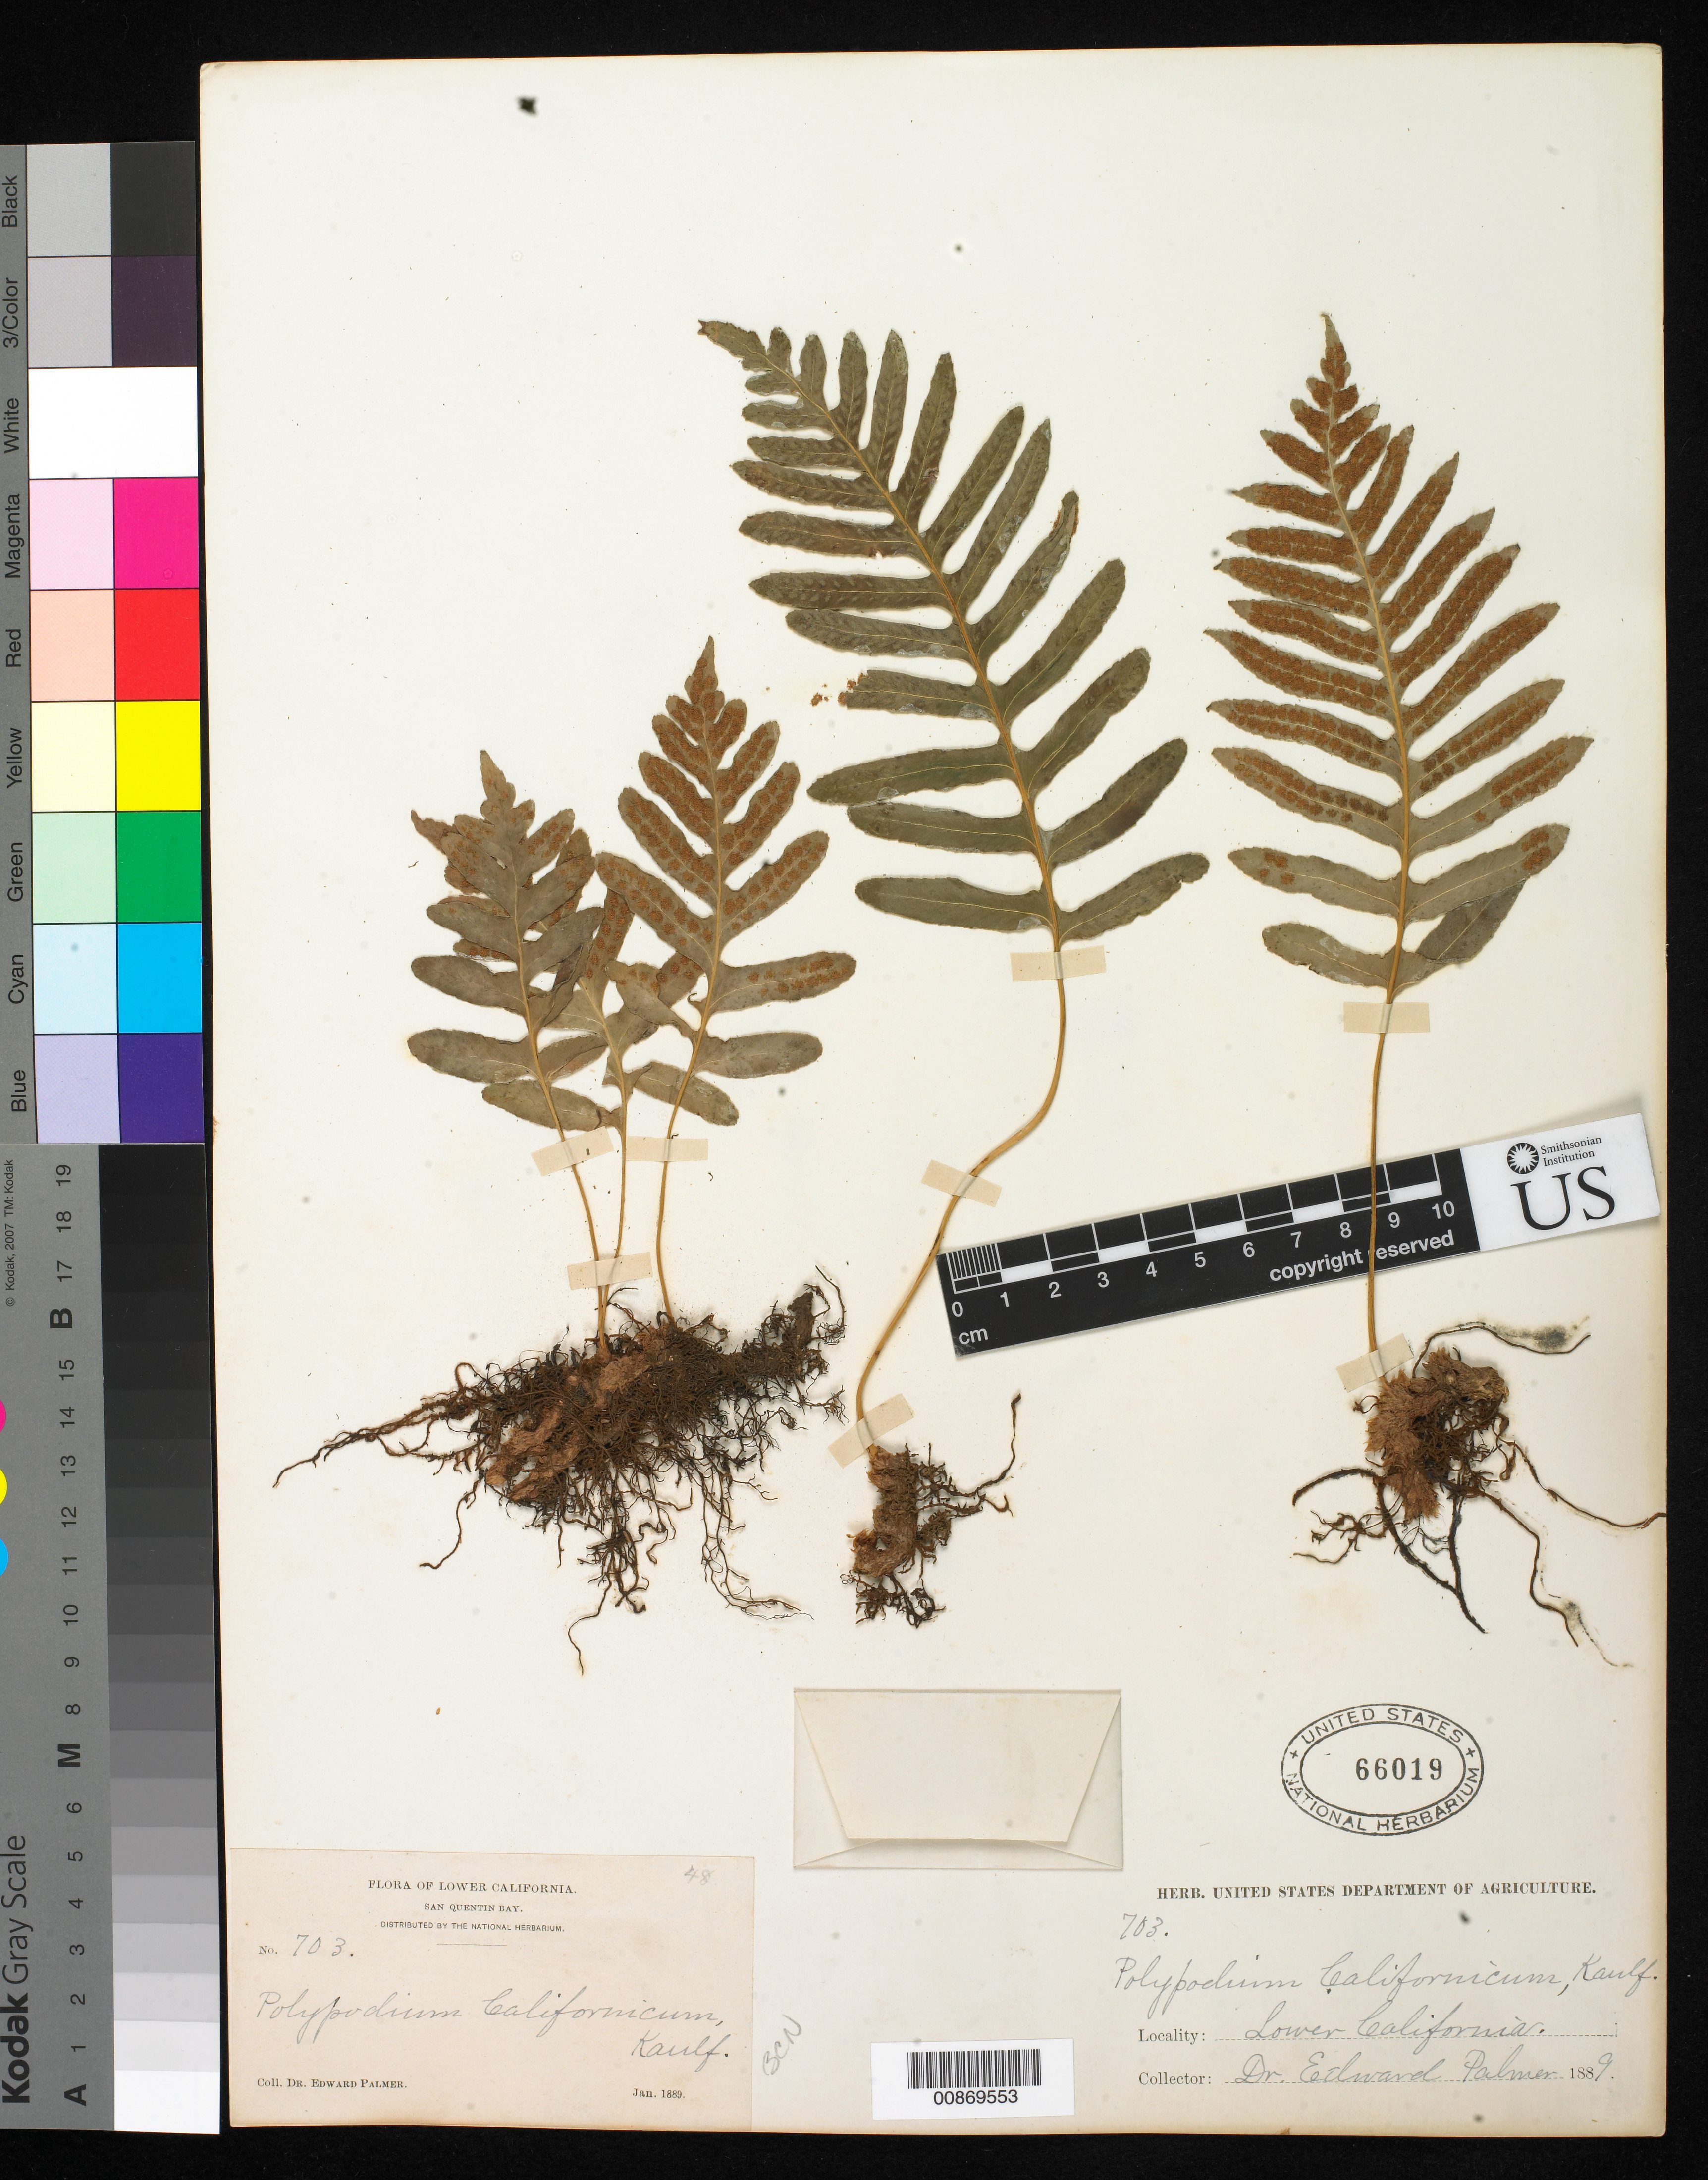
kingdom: Plantae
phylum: Tracheophyta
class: Polypodiopsida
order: Polypodiales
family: Polypodiaceae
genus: Polypodium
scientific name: Polypodium californicum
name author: Kaulf.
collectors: E. Palmer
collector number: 703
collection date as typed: Jan 1889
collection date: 1889-01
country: Mexico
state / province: Baja California Norte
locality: San Quentin Bay, Baja California.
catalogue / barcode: US 66019